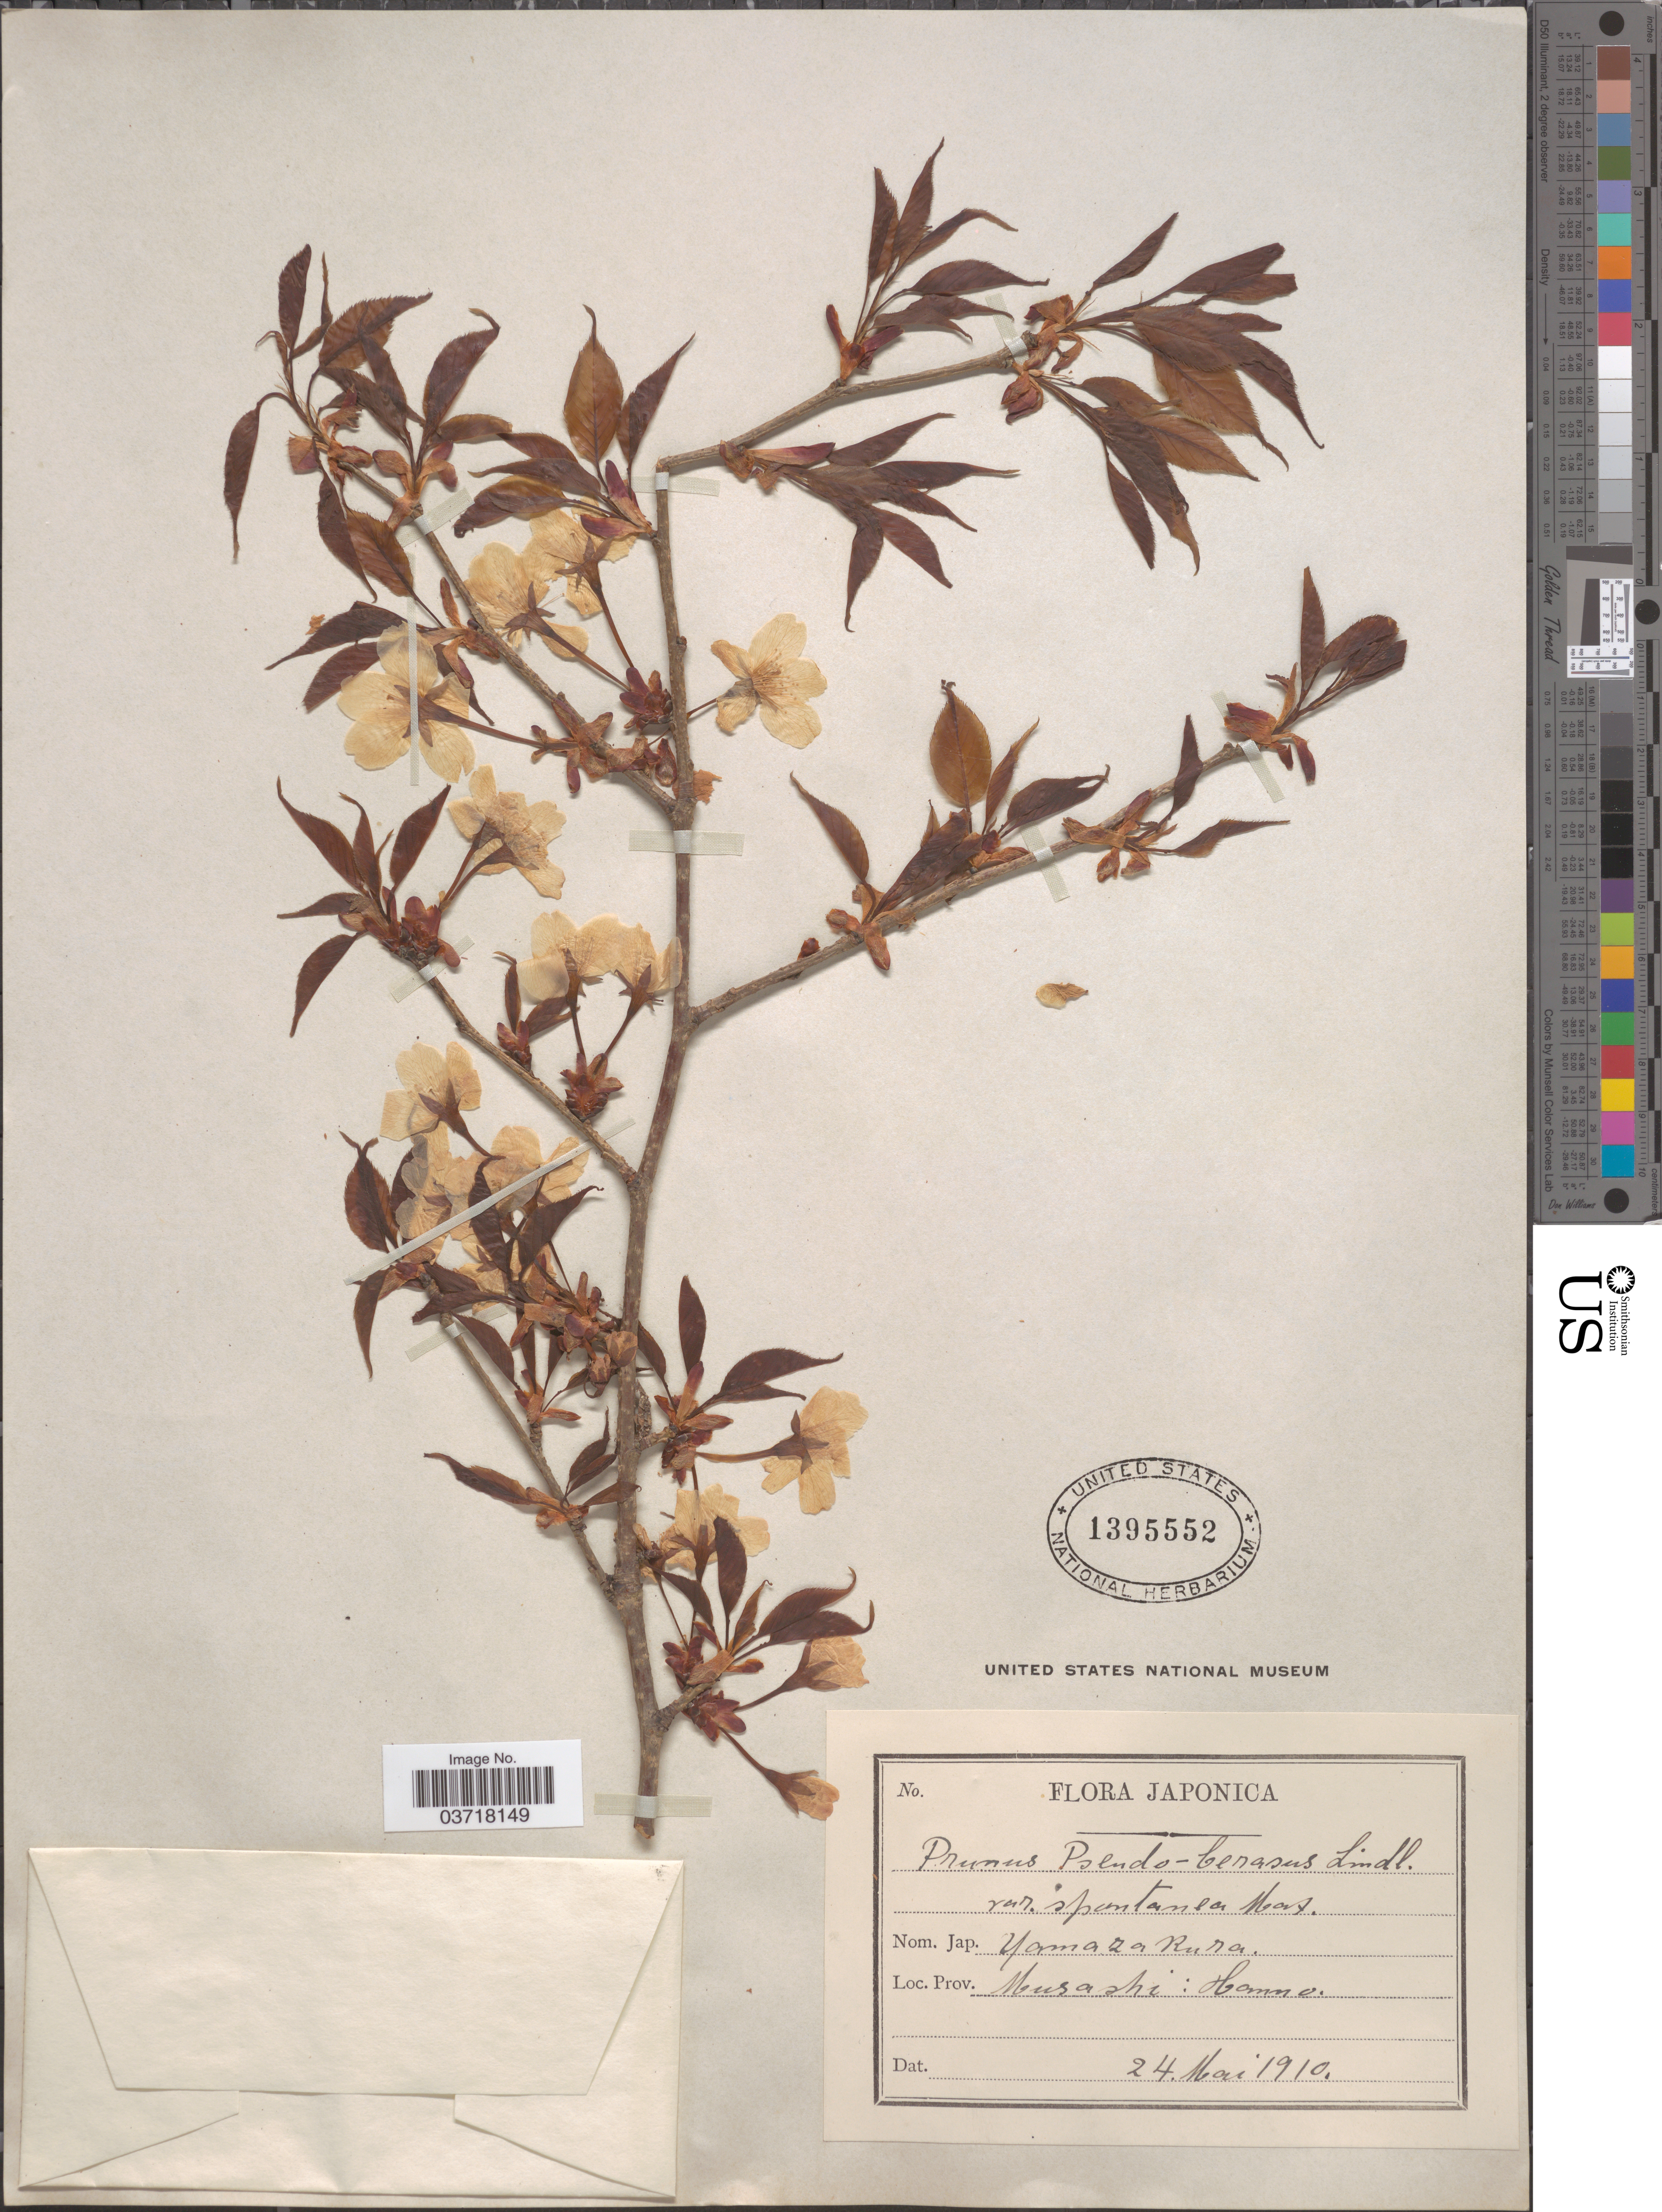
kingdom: Plantae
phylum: Tracheophyta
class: Magnoliopsida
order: Rosales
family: Rosaceae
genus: Prunus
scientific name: Prunus pseudocerasus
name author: Lindl.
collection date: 1910-05-24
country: Japan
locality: Musashi: Hanno.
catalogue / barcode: US 1395552